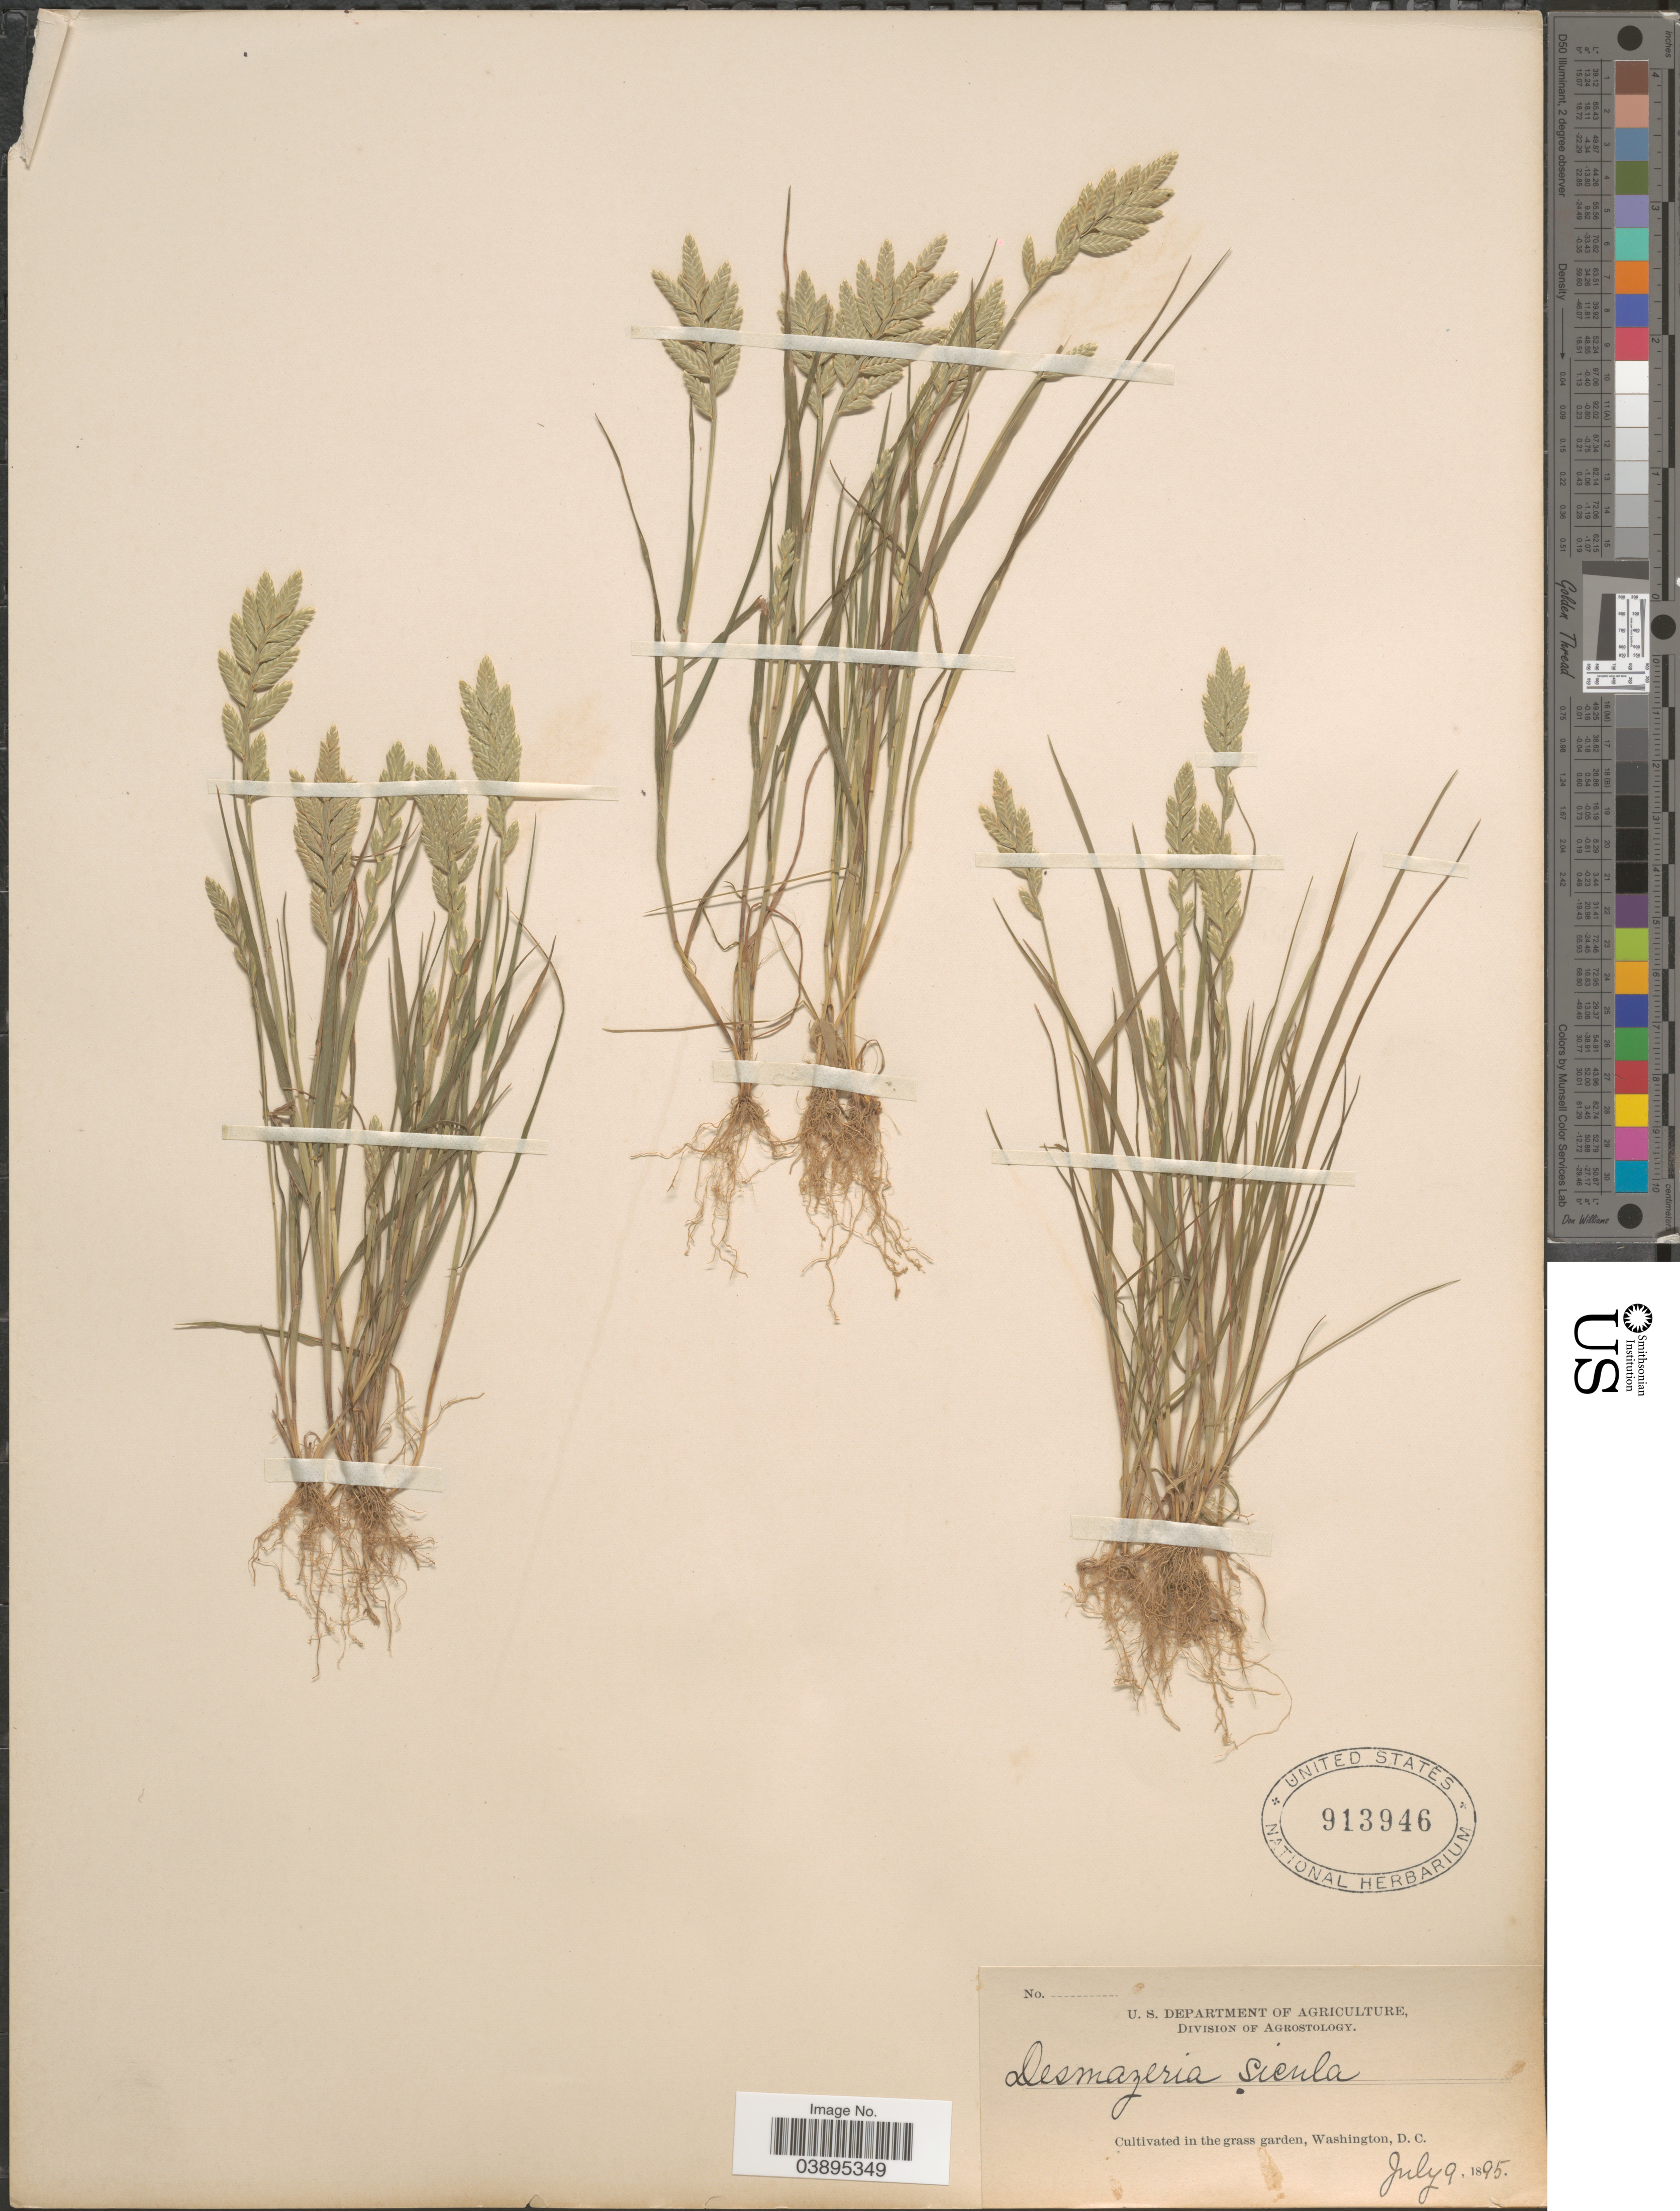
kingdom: Plantae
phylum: Tracheophyta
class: Liliopsida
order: Poales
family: Poaceae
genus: Desmazeria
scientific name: Desmazeria sicula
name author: (Jacq.) Dumort.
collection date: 1895-07-09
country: United States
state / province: District of Columbia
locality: Cultivated in the grass garden, Washington, D. C.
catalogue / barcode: US 913946